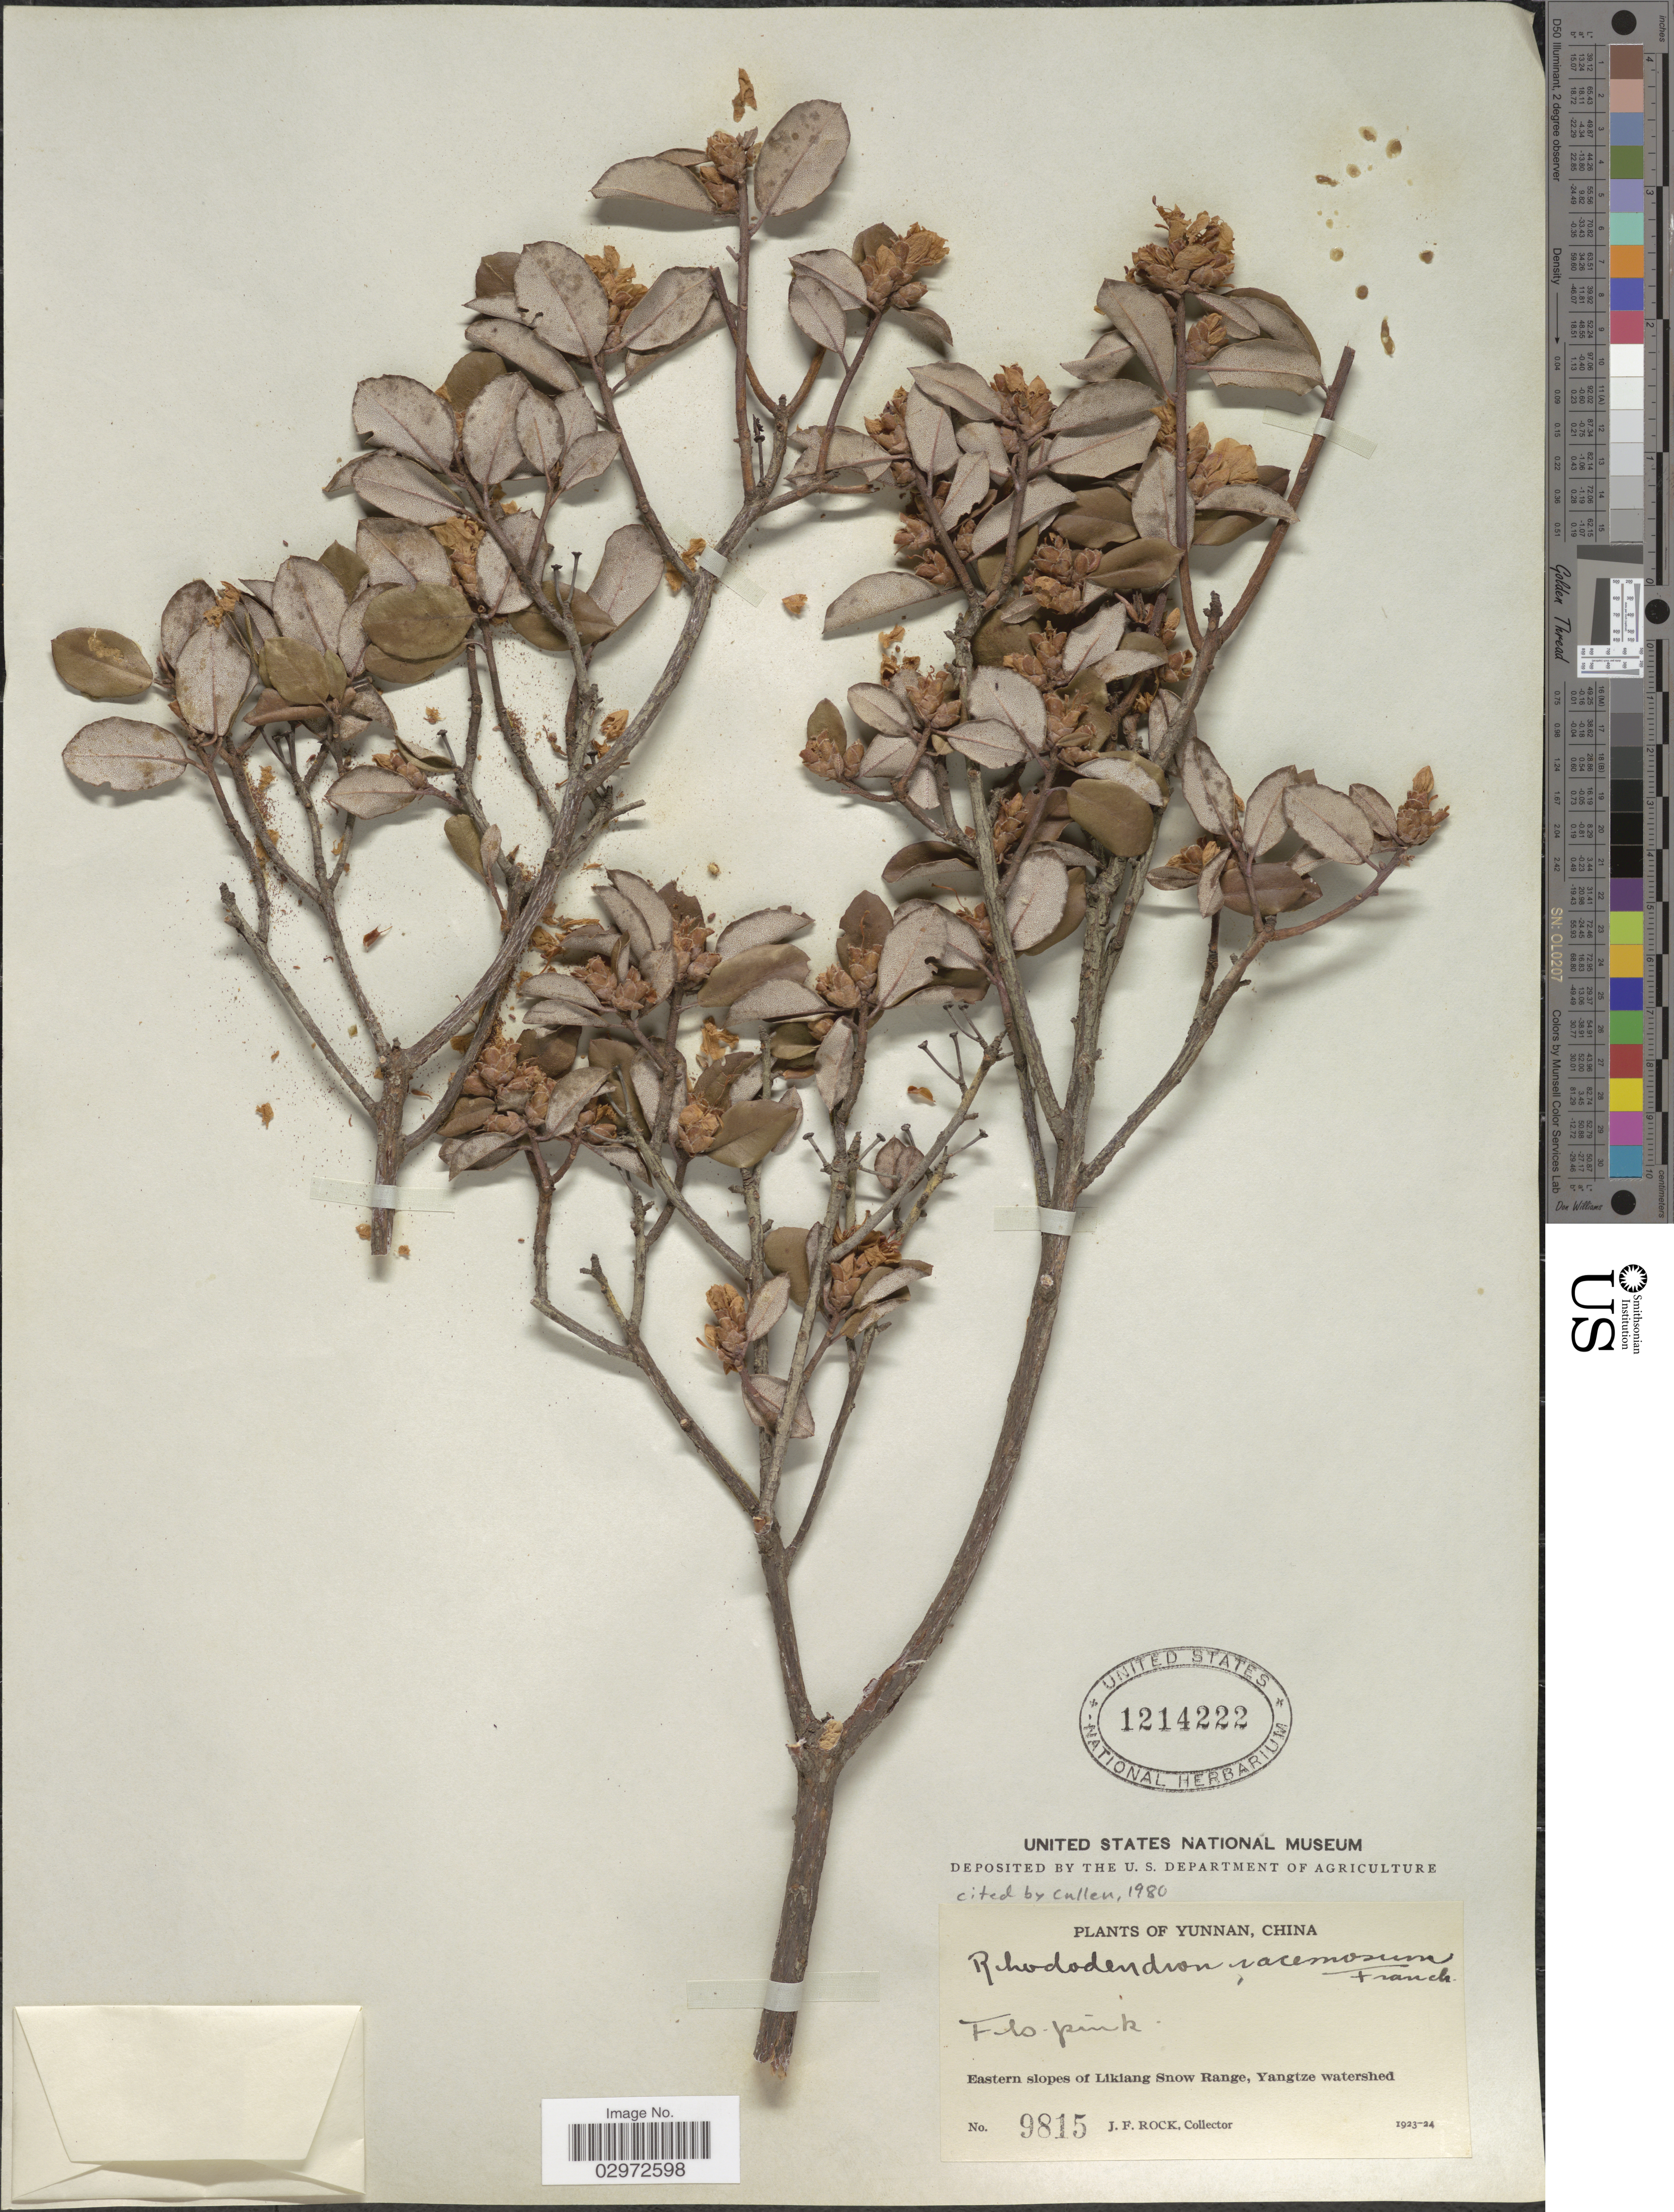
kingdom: Plantae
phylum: Tracheophyta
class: Magnoliopsida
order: Ericales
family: Ericaceae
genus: Rhododendron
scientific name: Rhododendron racemosum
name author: Franch.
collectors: J. Rock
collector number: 9815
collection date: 1923/1924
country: China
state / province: Yunnan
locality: Eastern slopes of Likiang Snow Range, Yangtze watershed.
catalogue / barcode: US 1214222